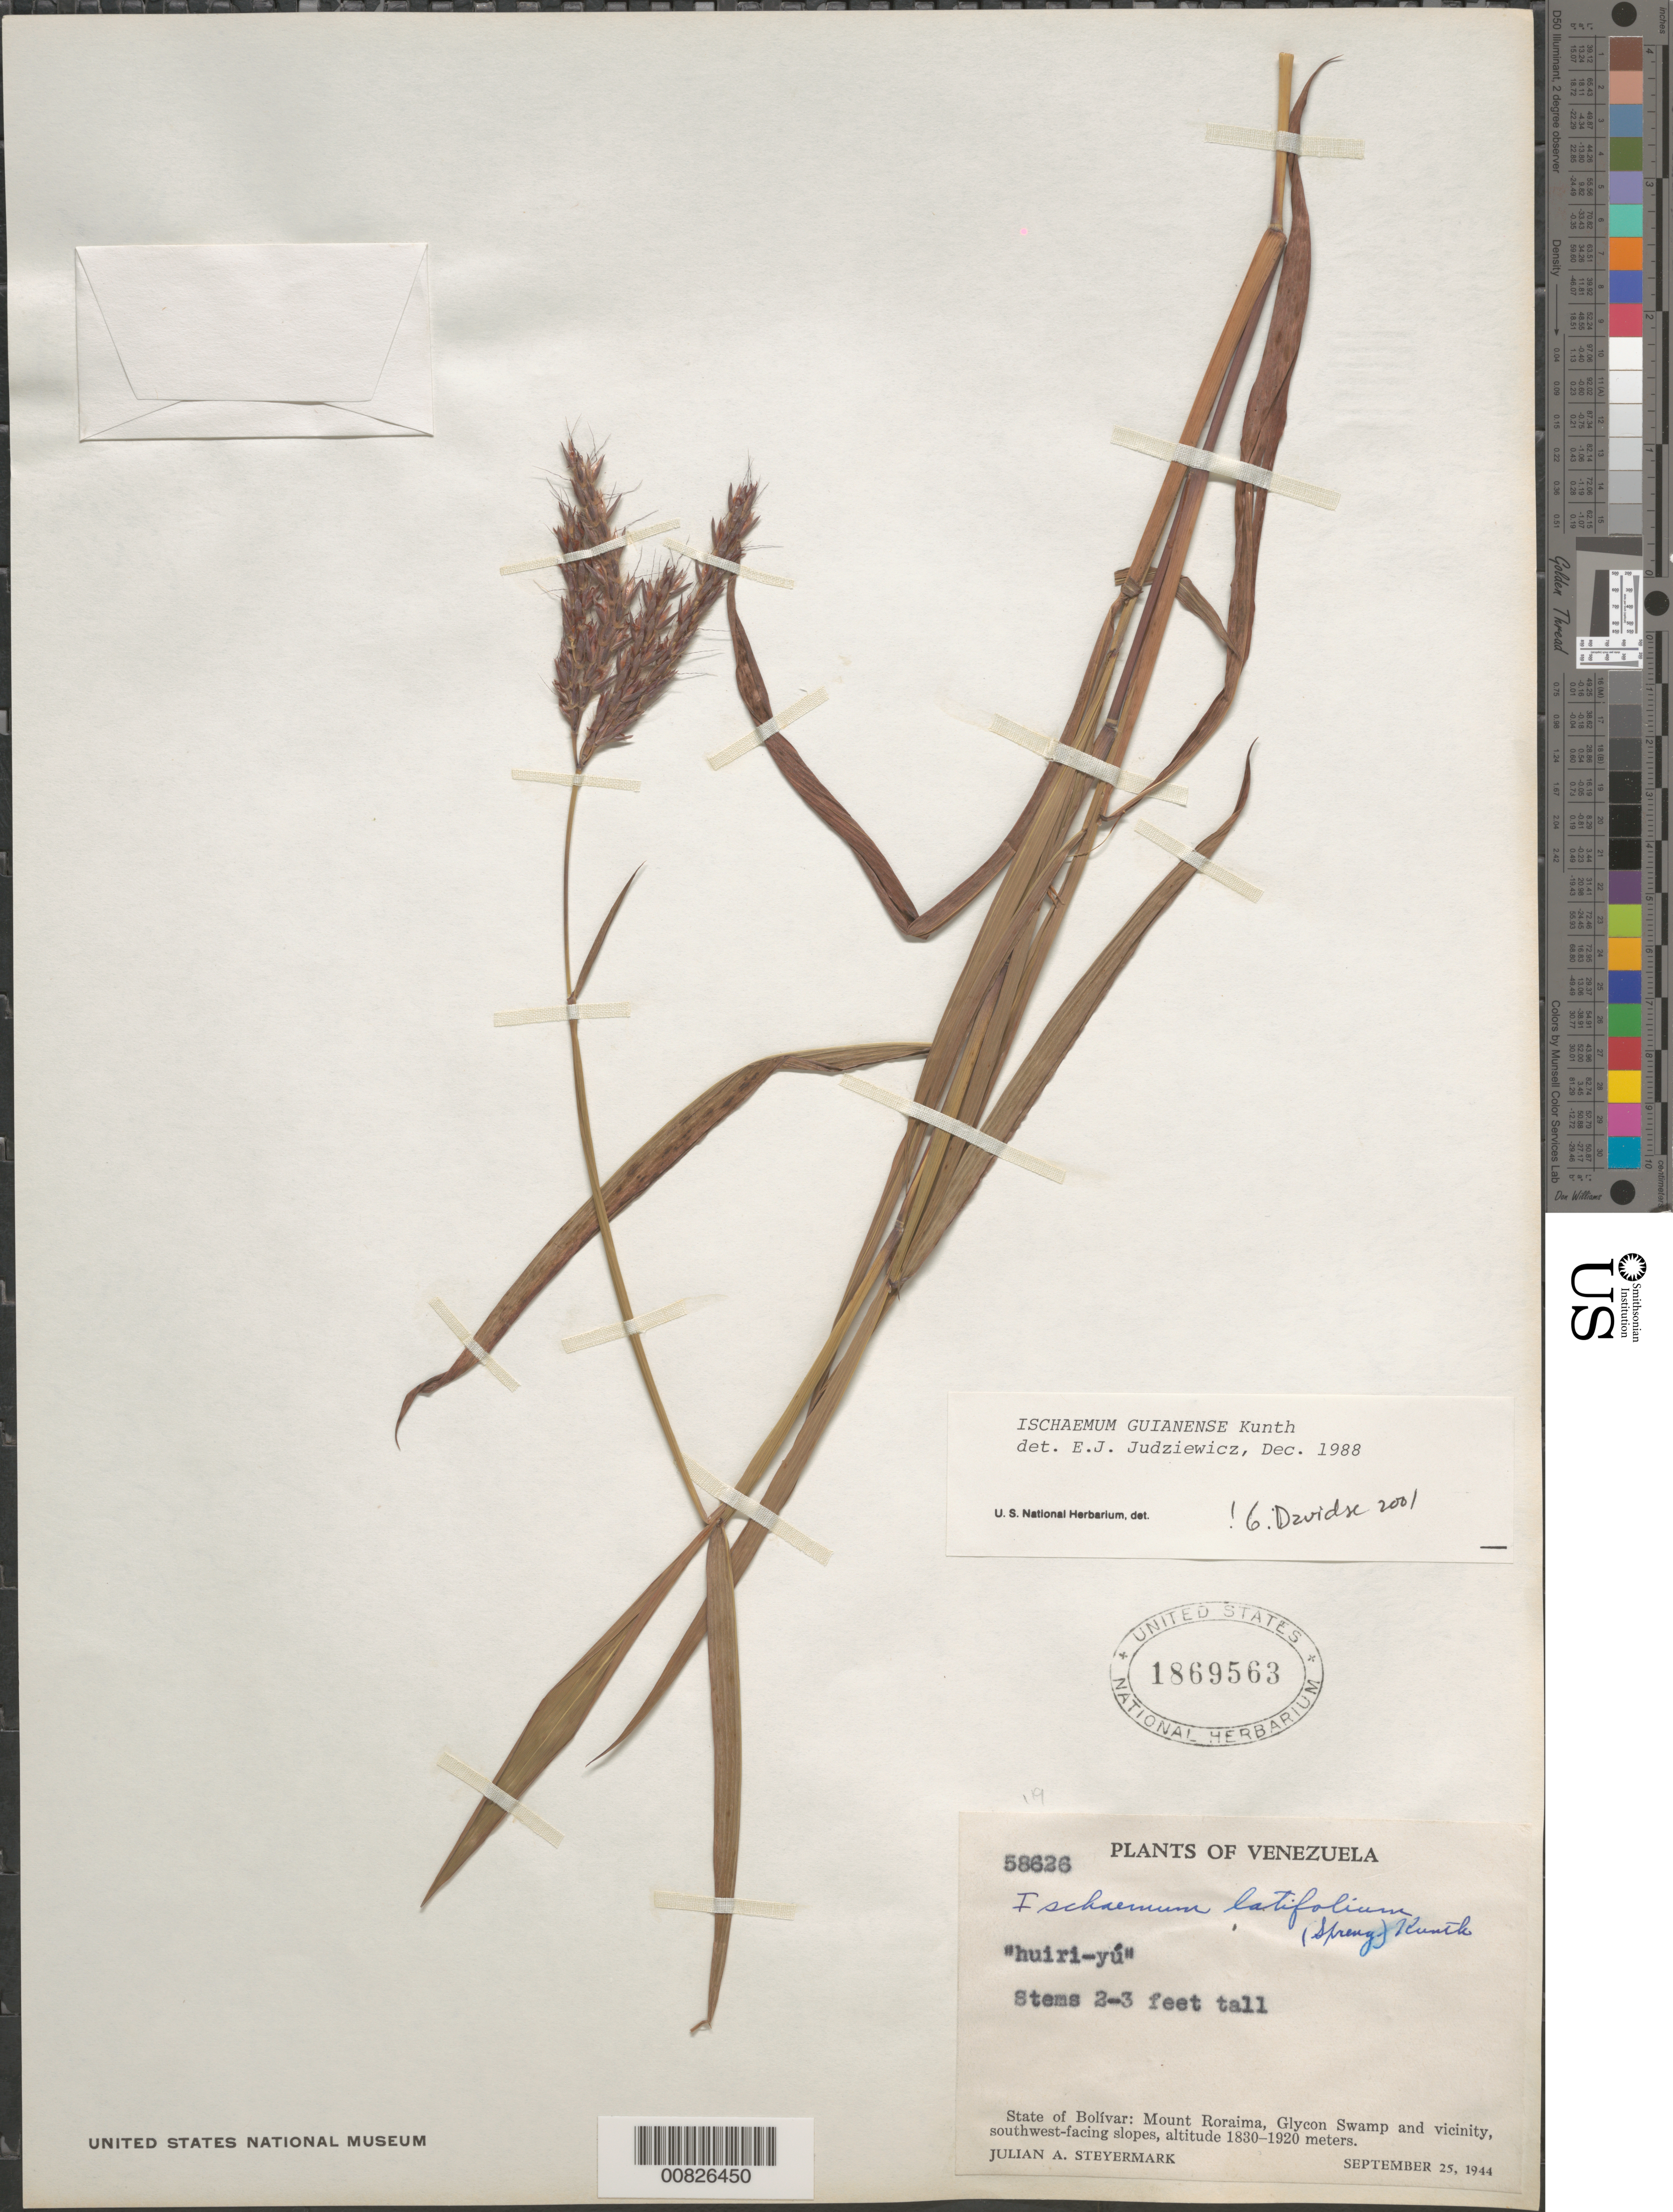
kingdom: Plantae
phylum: Tracheophyta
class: Liliopsida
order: Poales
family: Poaceae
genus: Ischaemum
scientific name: Ischaemum guianense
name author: Kunth ex Hack.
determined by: Davidse, Gerrit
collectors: J. Steyermark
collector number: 58626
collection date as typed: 25-Sep-44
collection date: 1944-09-25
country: Venezuela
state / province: Bolívar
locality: Mt. Roraima, Glycon swamp and vic.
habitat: Swamp and vicinity, SW-facing slopes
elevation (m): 1830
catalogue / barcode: US 1869563